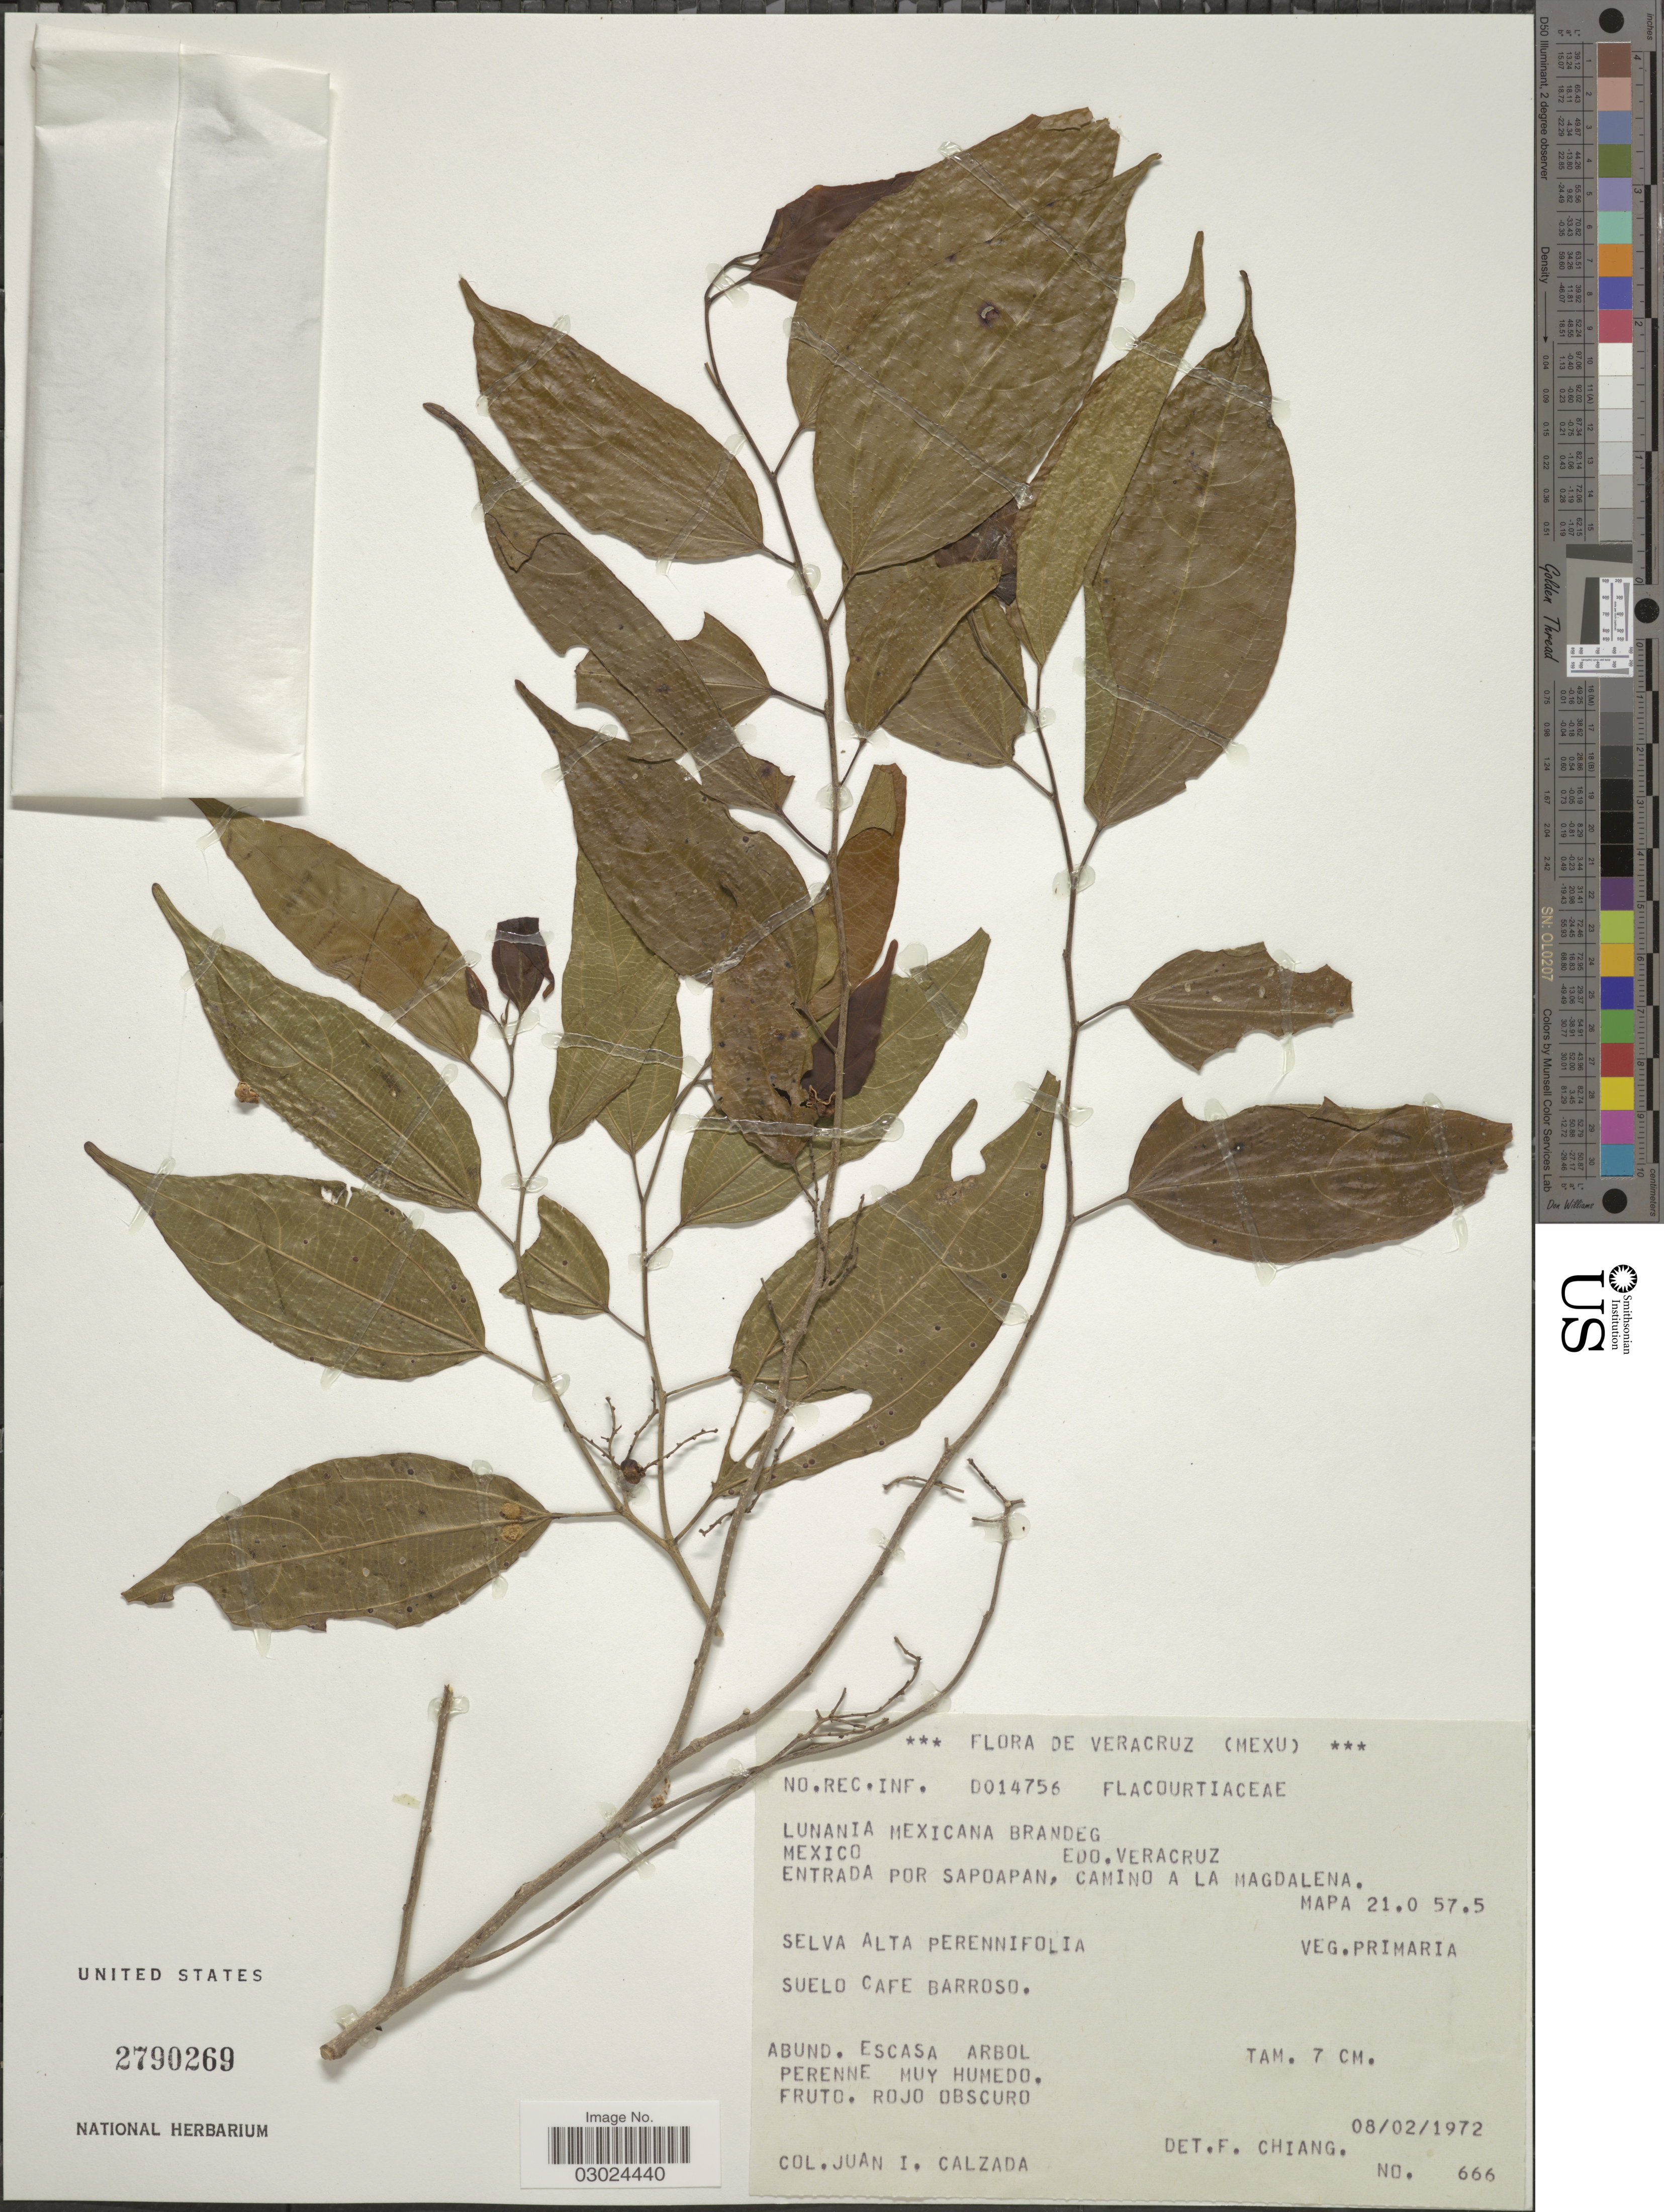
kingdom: Plantae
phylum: Tracheophyta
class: Magnoliopsida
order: Malpighiales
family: Salicaceae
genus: Lunania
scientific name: Lunania mexicana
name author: Brandegee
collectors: J. I. Calzada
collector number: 666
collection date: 1972-02-08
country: Mexico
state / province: Veracruz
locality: Veracruz. Edo. Veracruz. Entrada por Sapoapan, camino a la Magdalena.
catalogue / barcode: US 2790269